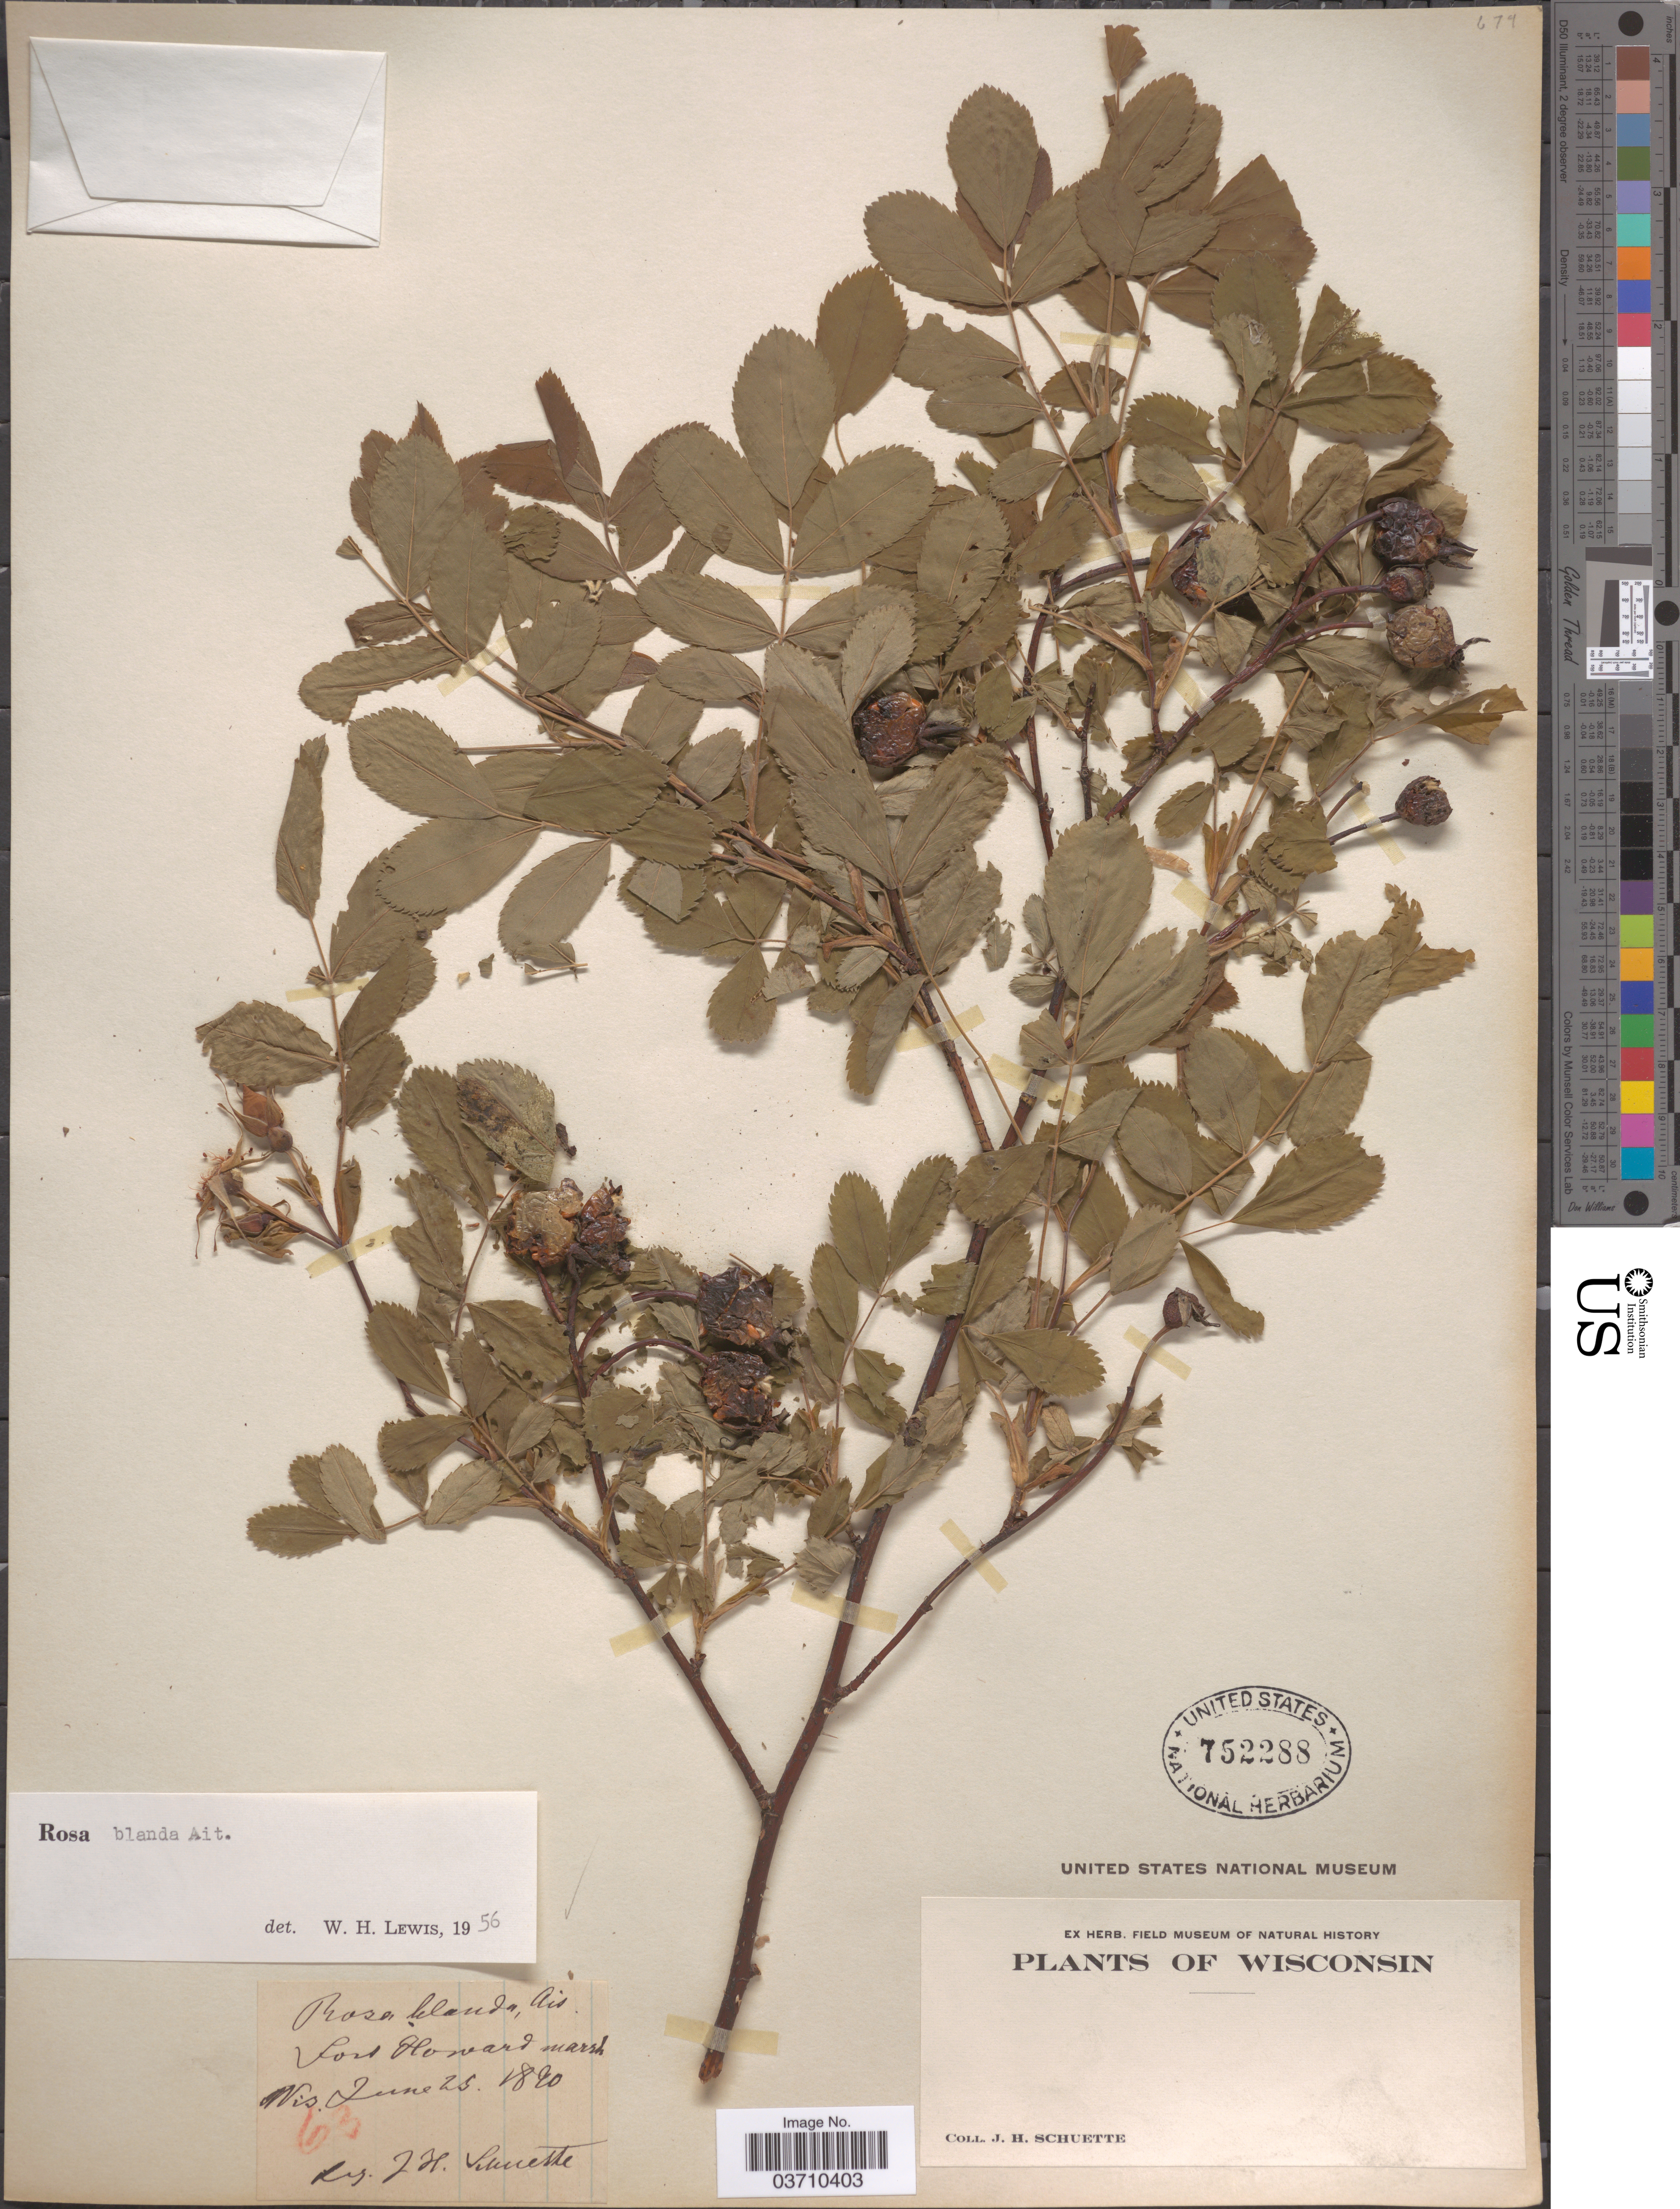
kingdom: Plantae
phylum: Tracheophyta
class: Magnoliopsida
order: Rosales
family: Rosaceae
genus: Rosa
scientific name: Rosa blanda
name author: Aiton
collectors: J. H. Schuette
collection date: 1890-06-25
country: United States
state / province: Wisconsin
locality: Fort Howard marsh.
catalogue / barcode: US 752288